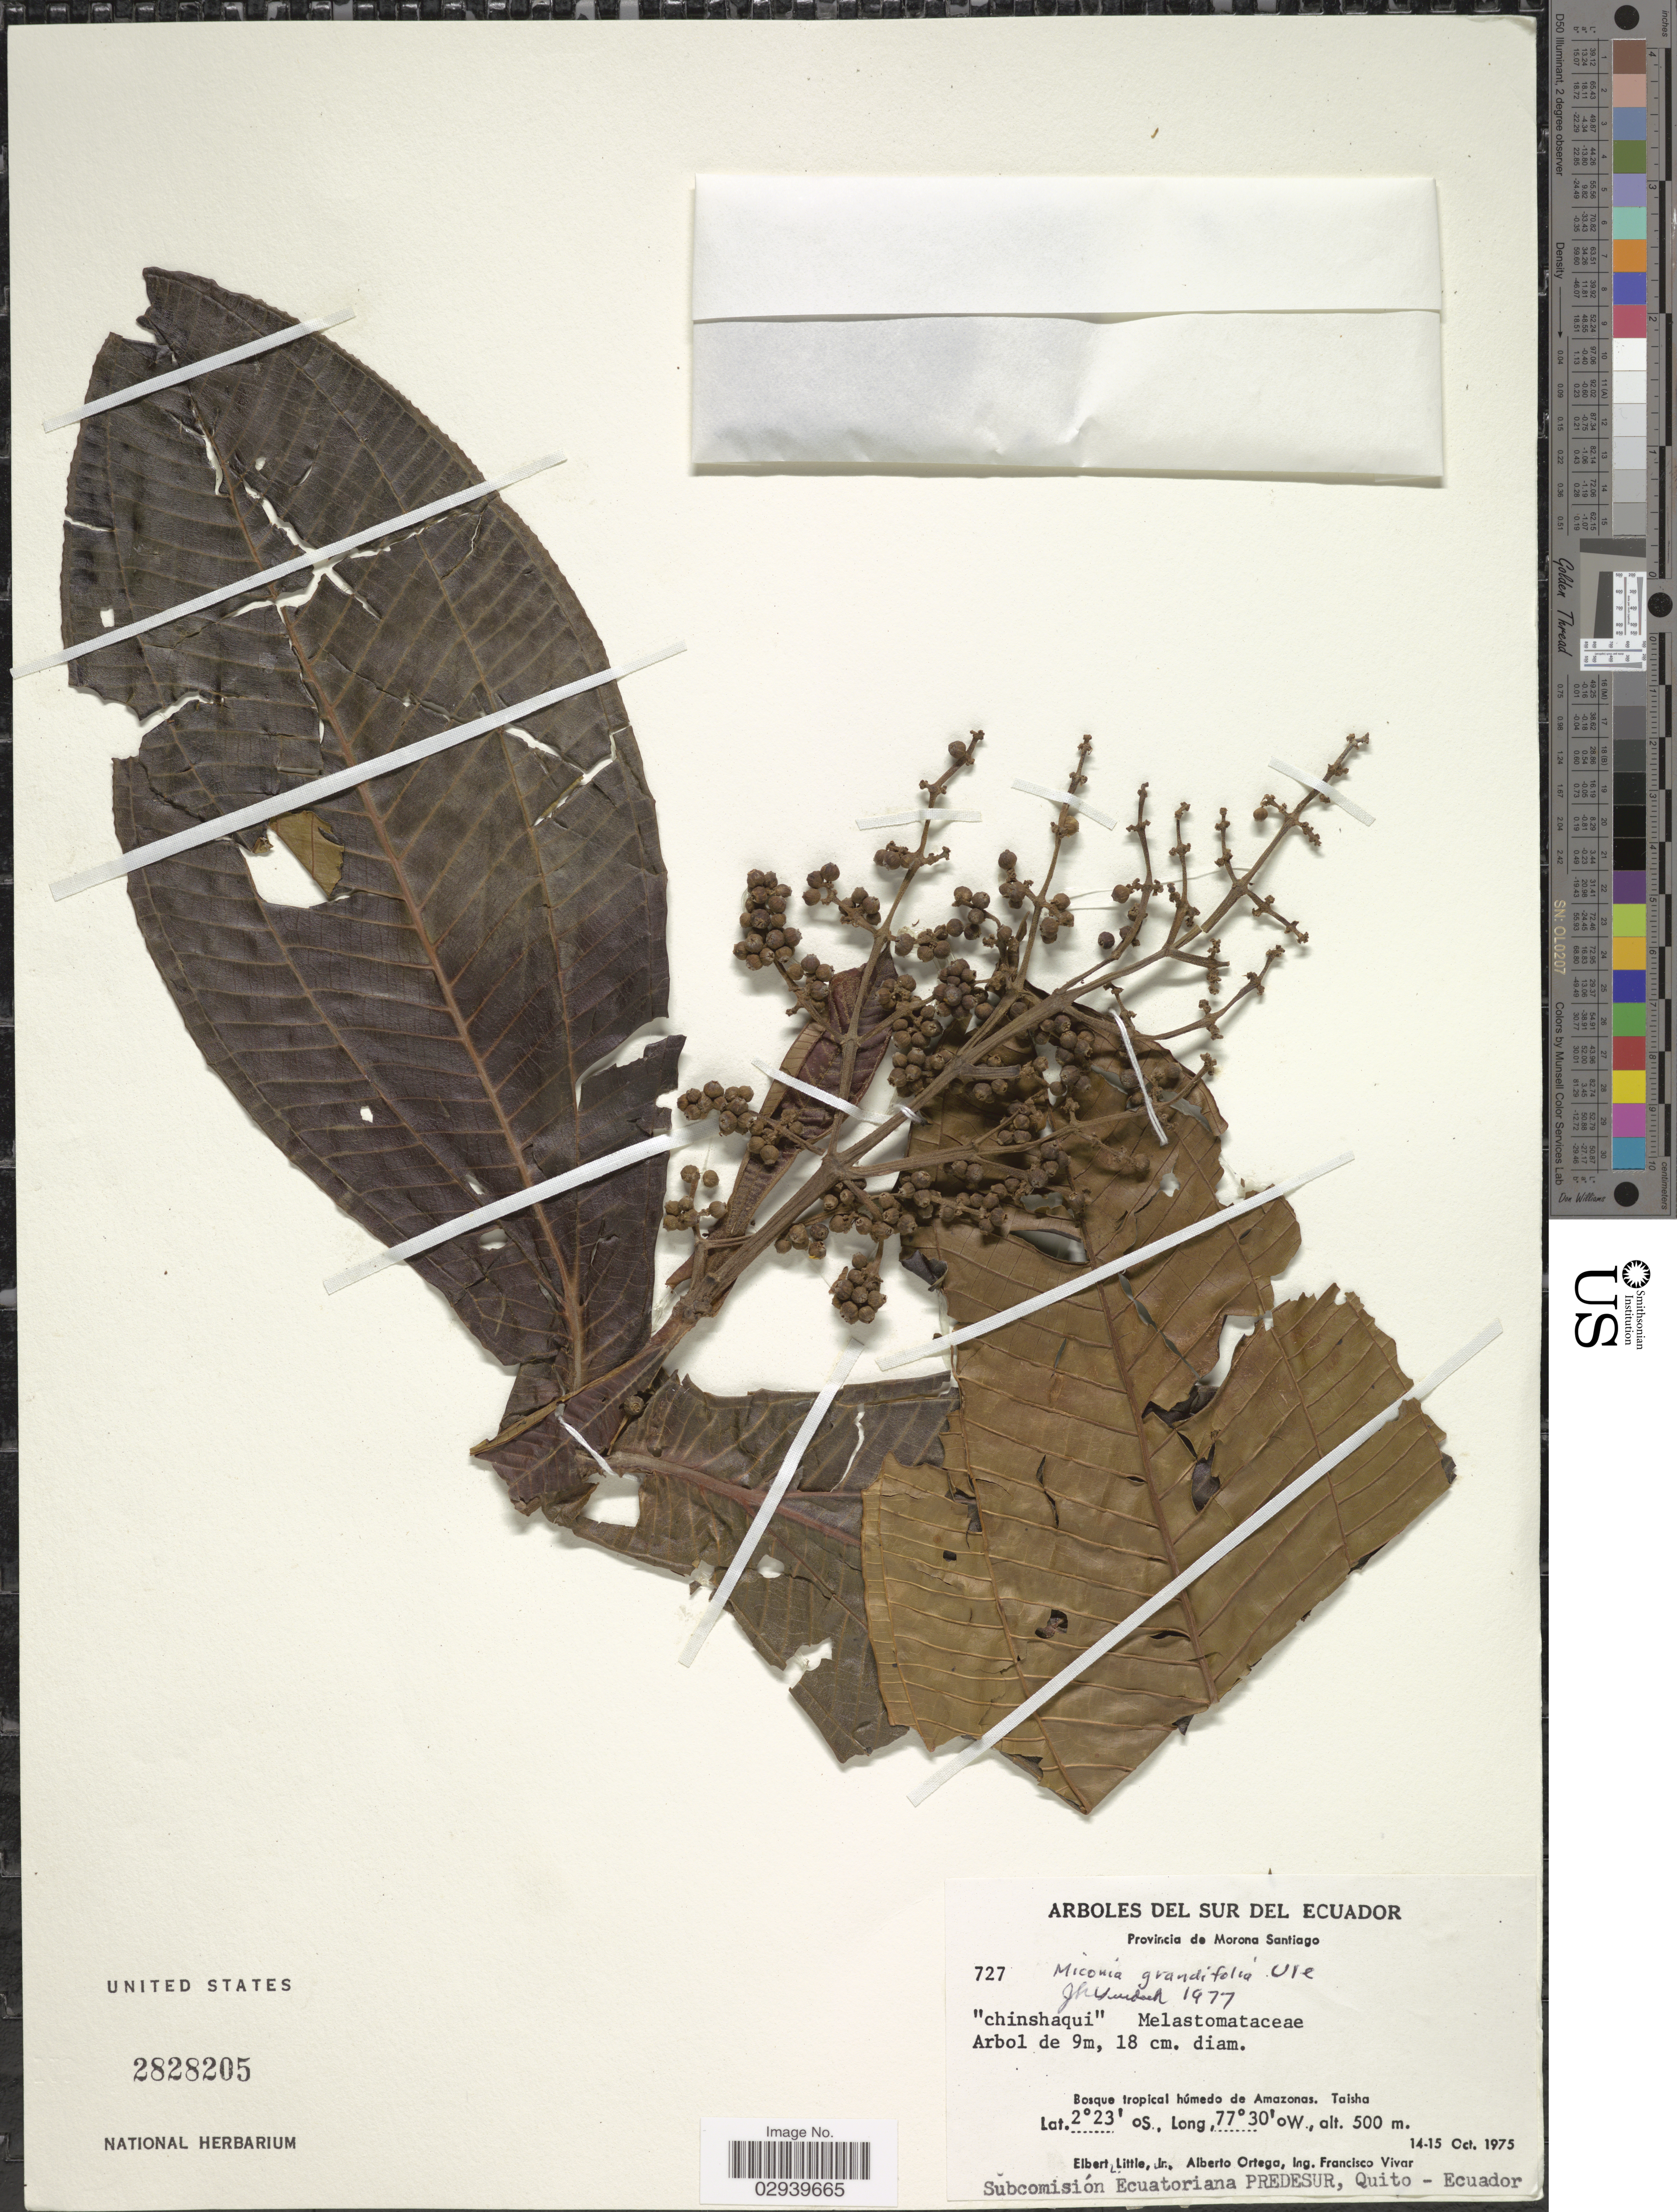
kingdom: Plantae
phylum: Tracheophyta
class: Magnoliopsida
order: Myrtales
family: Melastomataceae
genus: Miconia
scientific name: Miconia grandifolia Ule, nom. illeg.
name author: Ule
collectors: E. L. Little, A. Ortega & I. Vivar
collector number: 727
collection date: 1975-10-14/1975-10-15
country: Ecuador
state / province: Morona-Santiago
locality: Bosque tropical húmedo de Amazonas. Taisha.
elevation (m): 500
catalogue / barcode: US 2828205